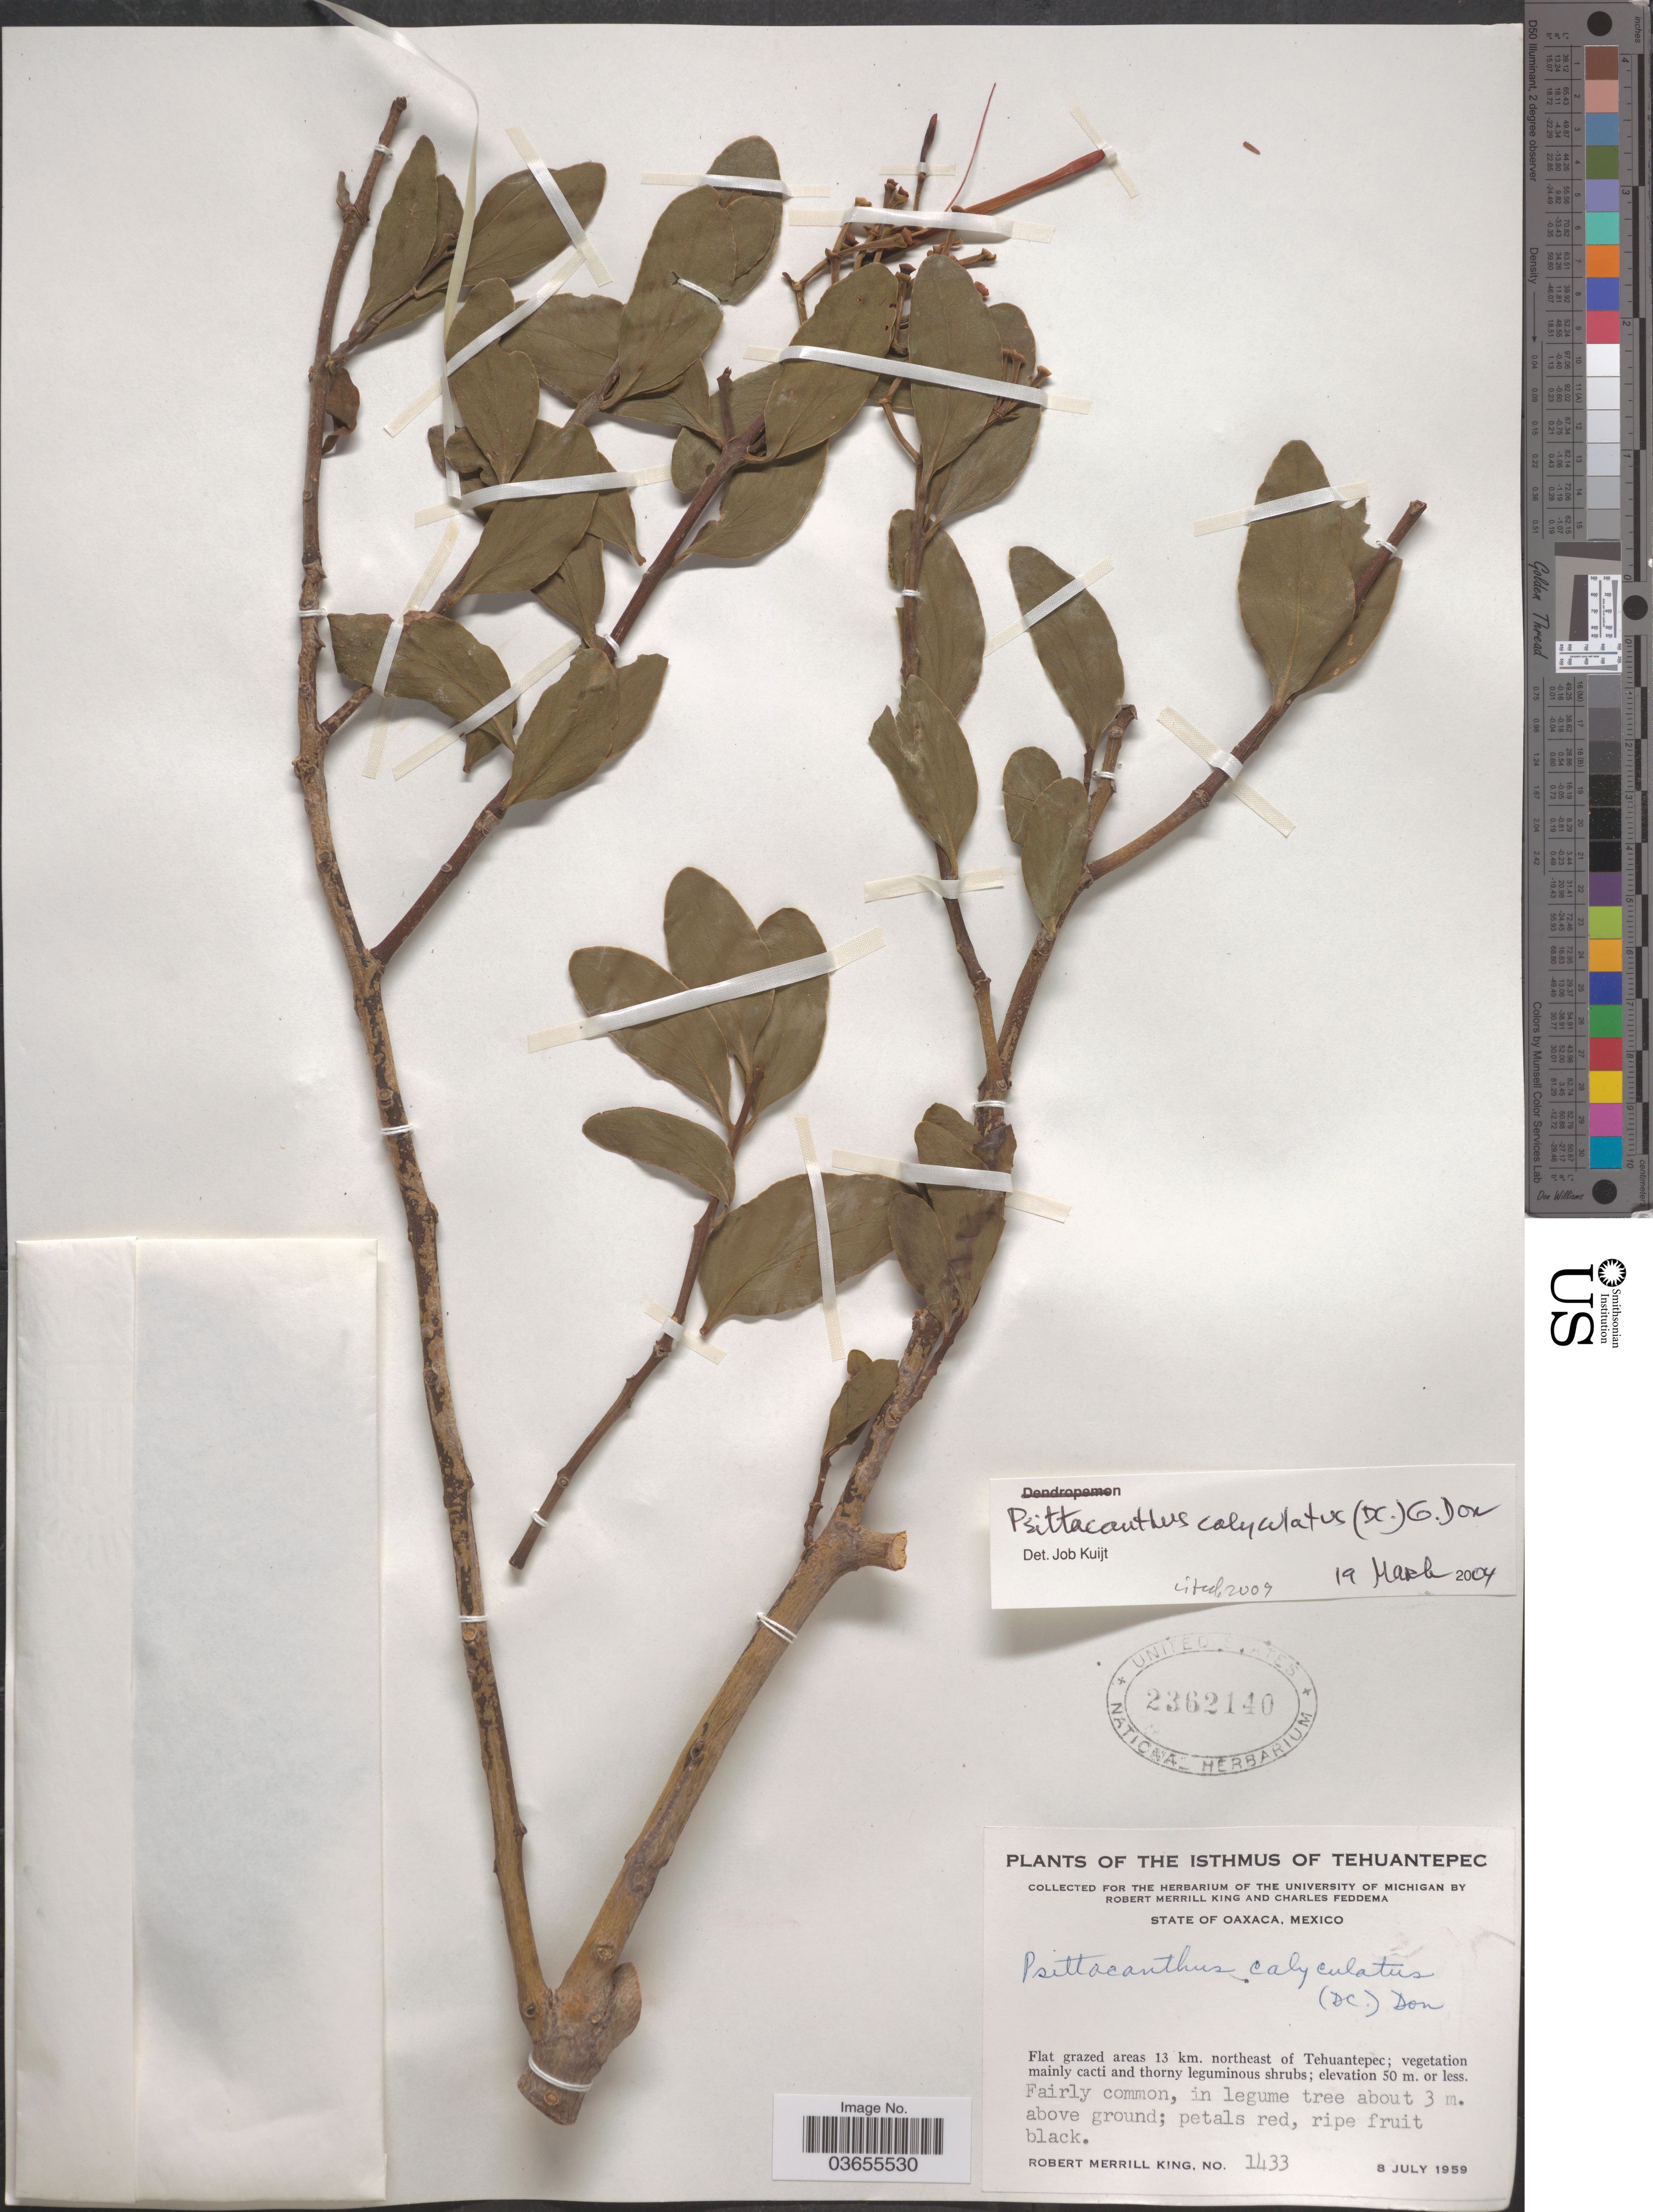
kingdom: Plantae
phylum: Tracheophyta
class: Magnoliopsida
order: Santalales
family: Loranthaceae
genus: Psittacanthus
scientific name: Psittacanthus calyculatus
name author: (DC.) G. Don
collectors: R. M. King & C. Feddema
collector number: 1433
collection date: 1959-07-08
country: Mexico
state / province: Oaxaca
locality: Isthmus of Tehuantepec. Flat grazed areas 13 km. northeast of Tehuantepec.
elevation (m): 50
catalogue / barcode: US 2362140